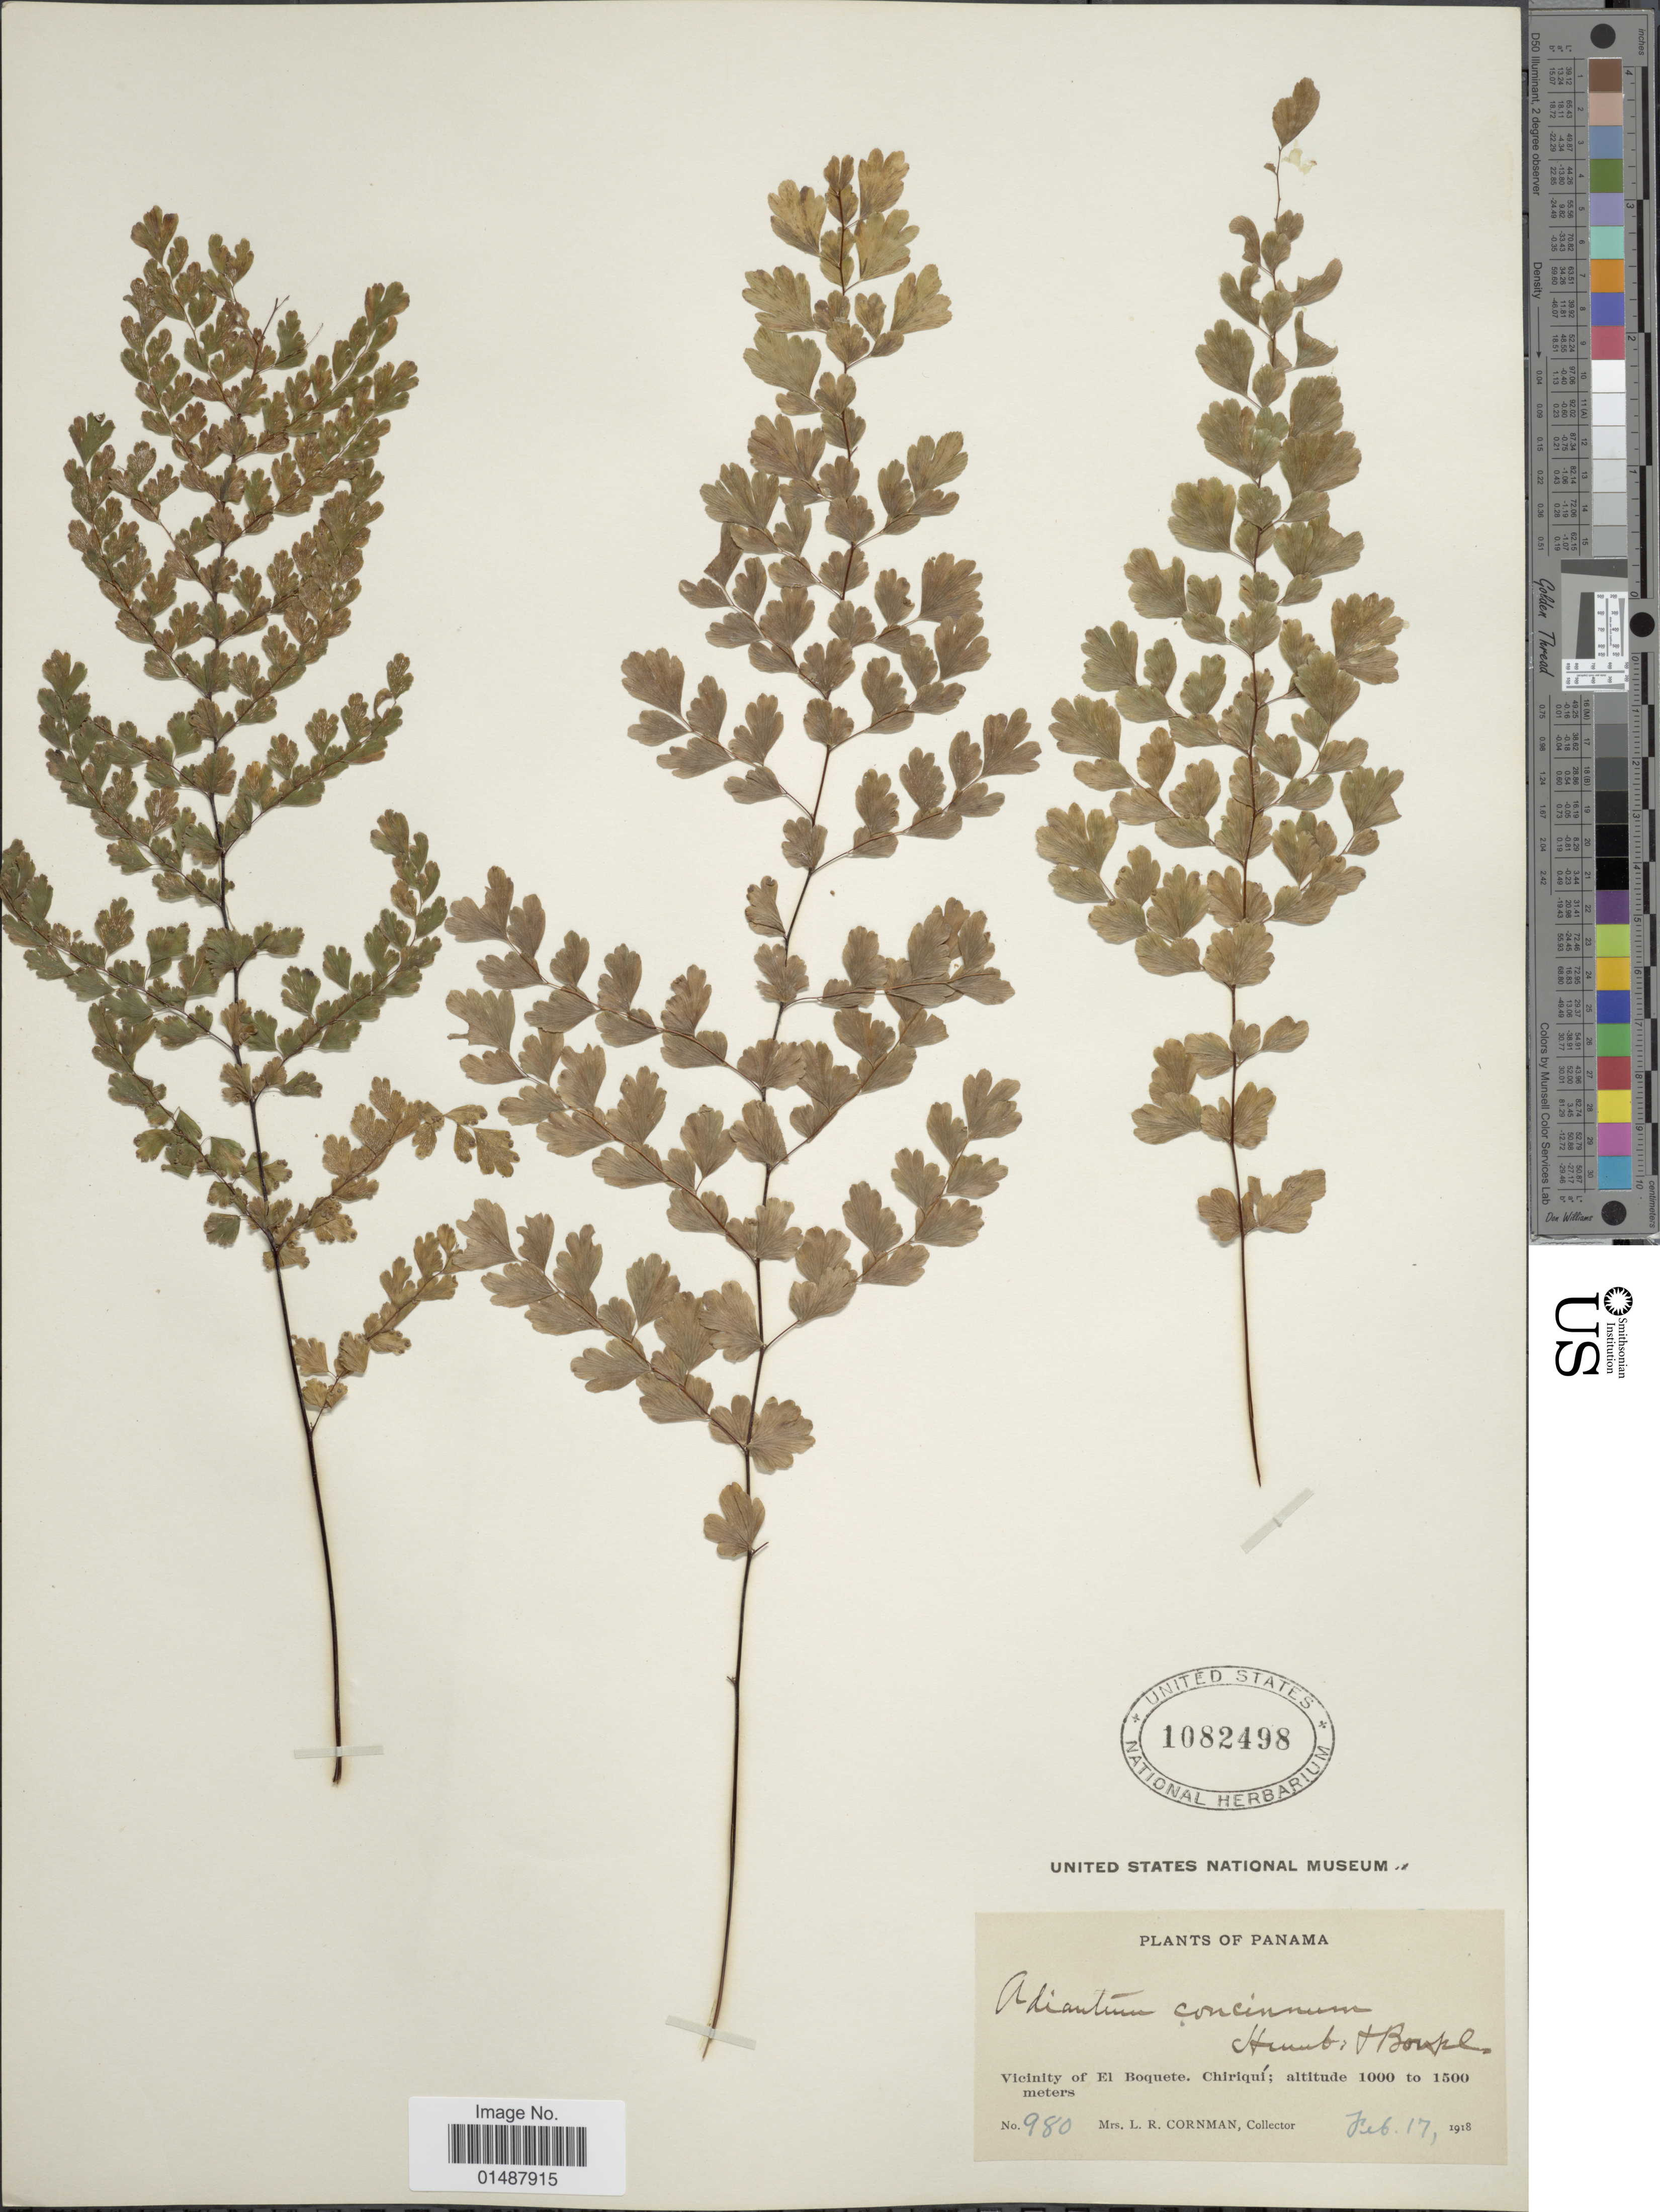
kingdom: Plantae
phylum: Tracheophyta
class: Polypodiopsida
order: Polypodiales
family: Pteridaceae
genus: Adiantum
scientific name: Adiantum concinnum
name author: Humb. & Bonpl. ex Willd.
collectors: L. Cornman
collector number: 980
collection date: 1918-02-17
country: Panama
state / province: Chiriqui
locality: Vicinity of El Boquete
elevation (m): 1000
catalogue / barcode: US 1082498